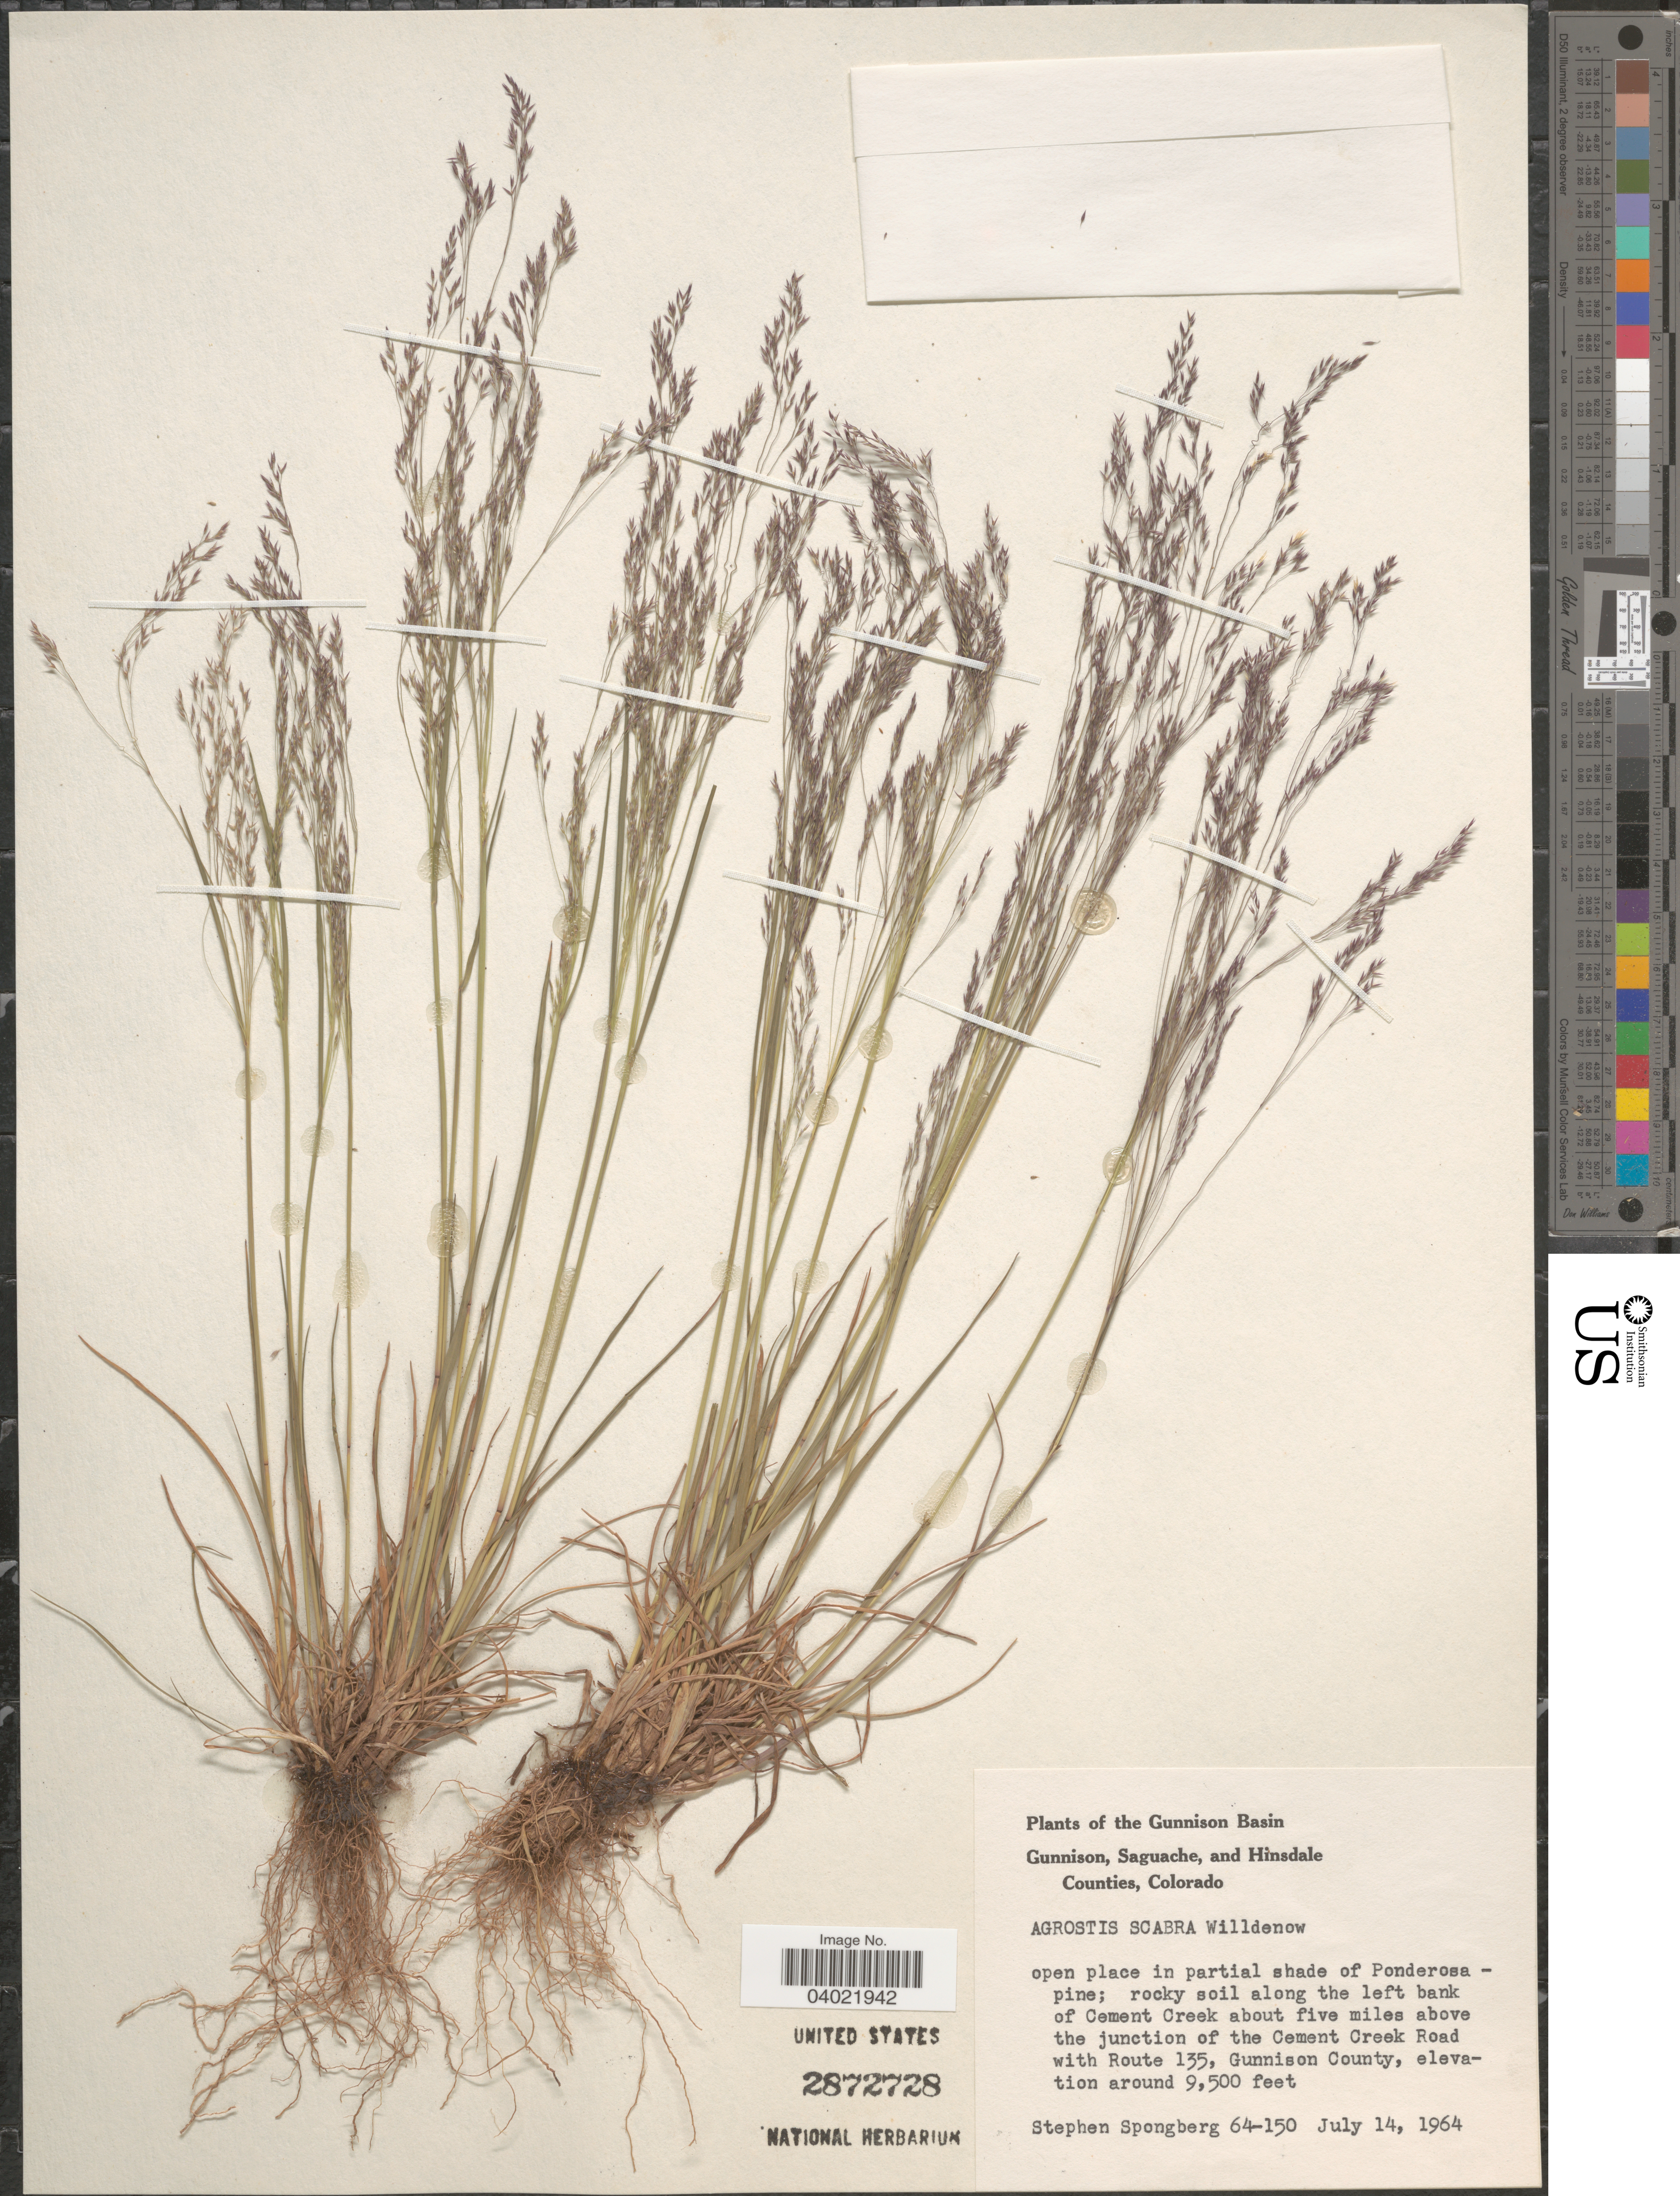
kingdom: Plantae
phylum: Tracheophyta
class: Liliopsida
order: Poales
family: Poaceae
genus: Agrostis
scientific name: Agrostis scabra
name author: Willd.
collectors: S. A.Spongberg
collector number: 64-150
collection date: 1964-07-14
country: United States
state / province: Colorado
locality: The Gunnison Basin. Along the left bank of Cement Creek about five miles above the junction of the Cement Creek Road with Route 135, Gunnison County.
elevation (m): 2896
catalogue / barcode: US 2872728